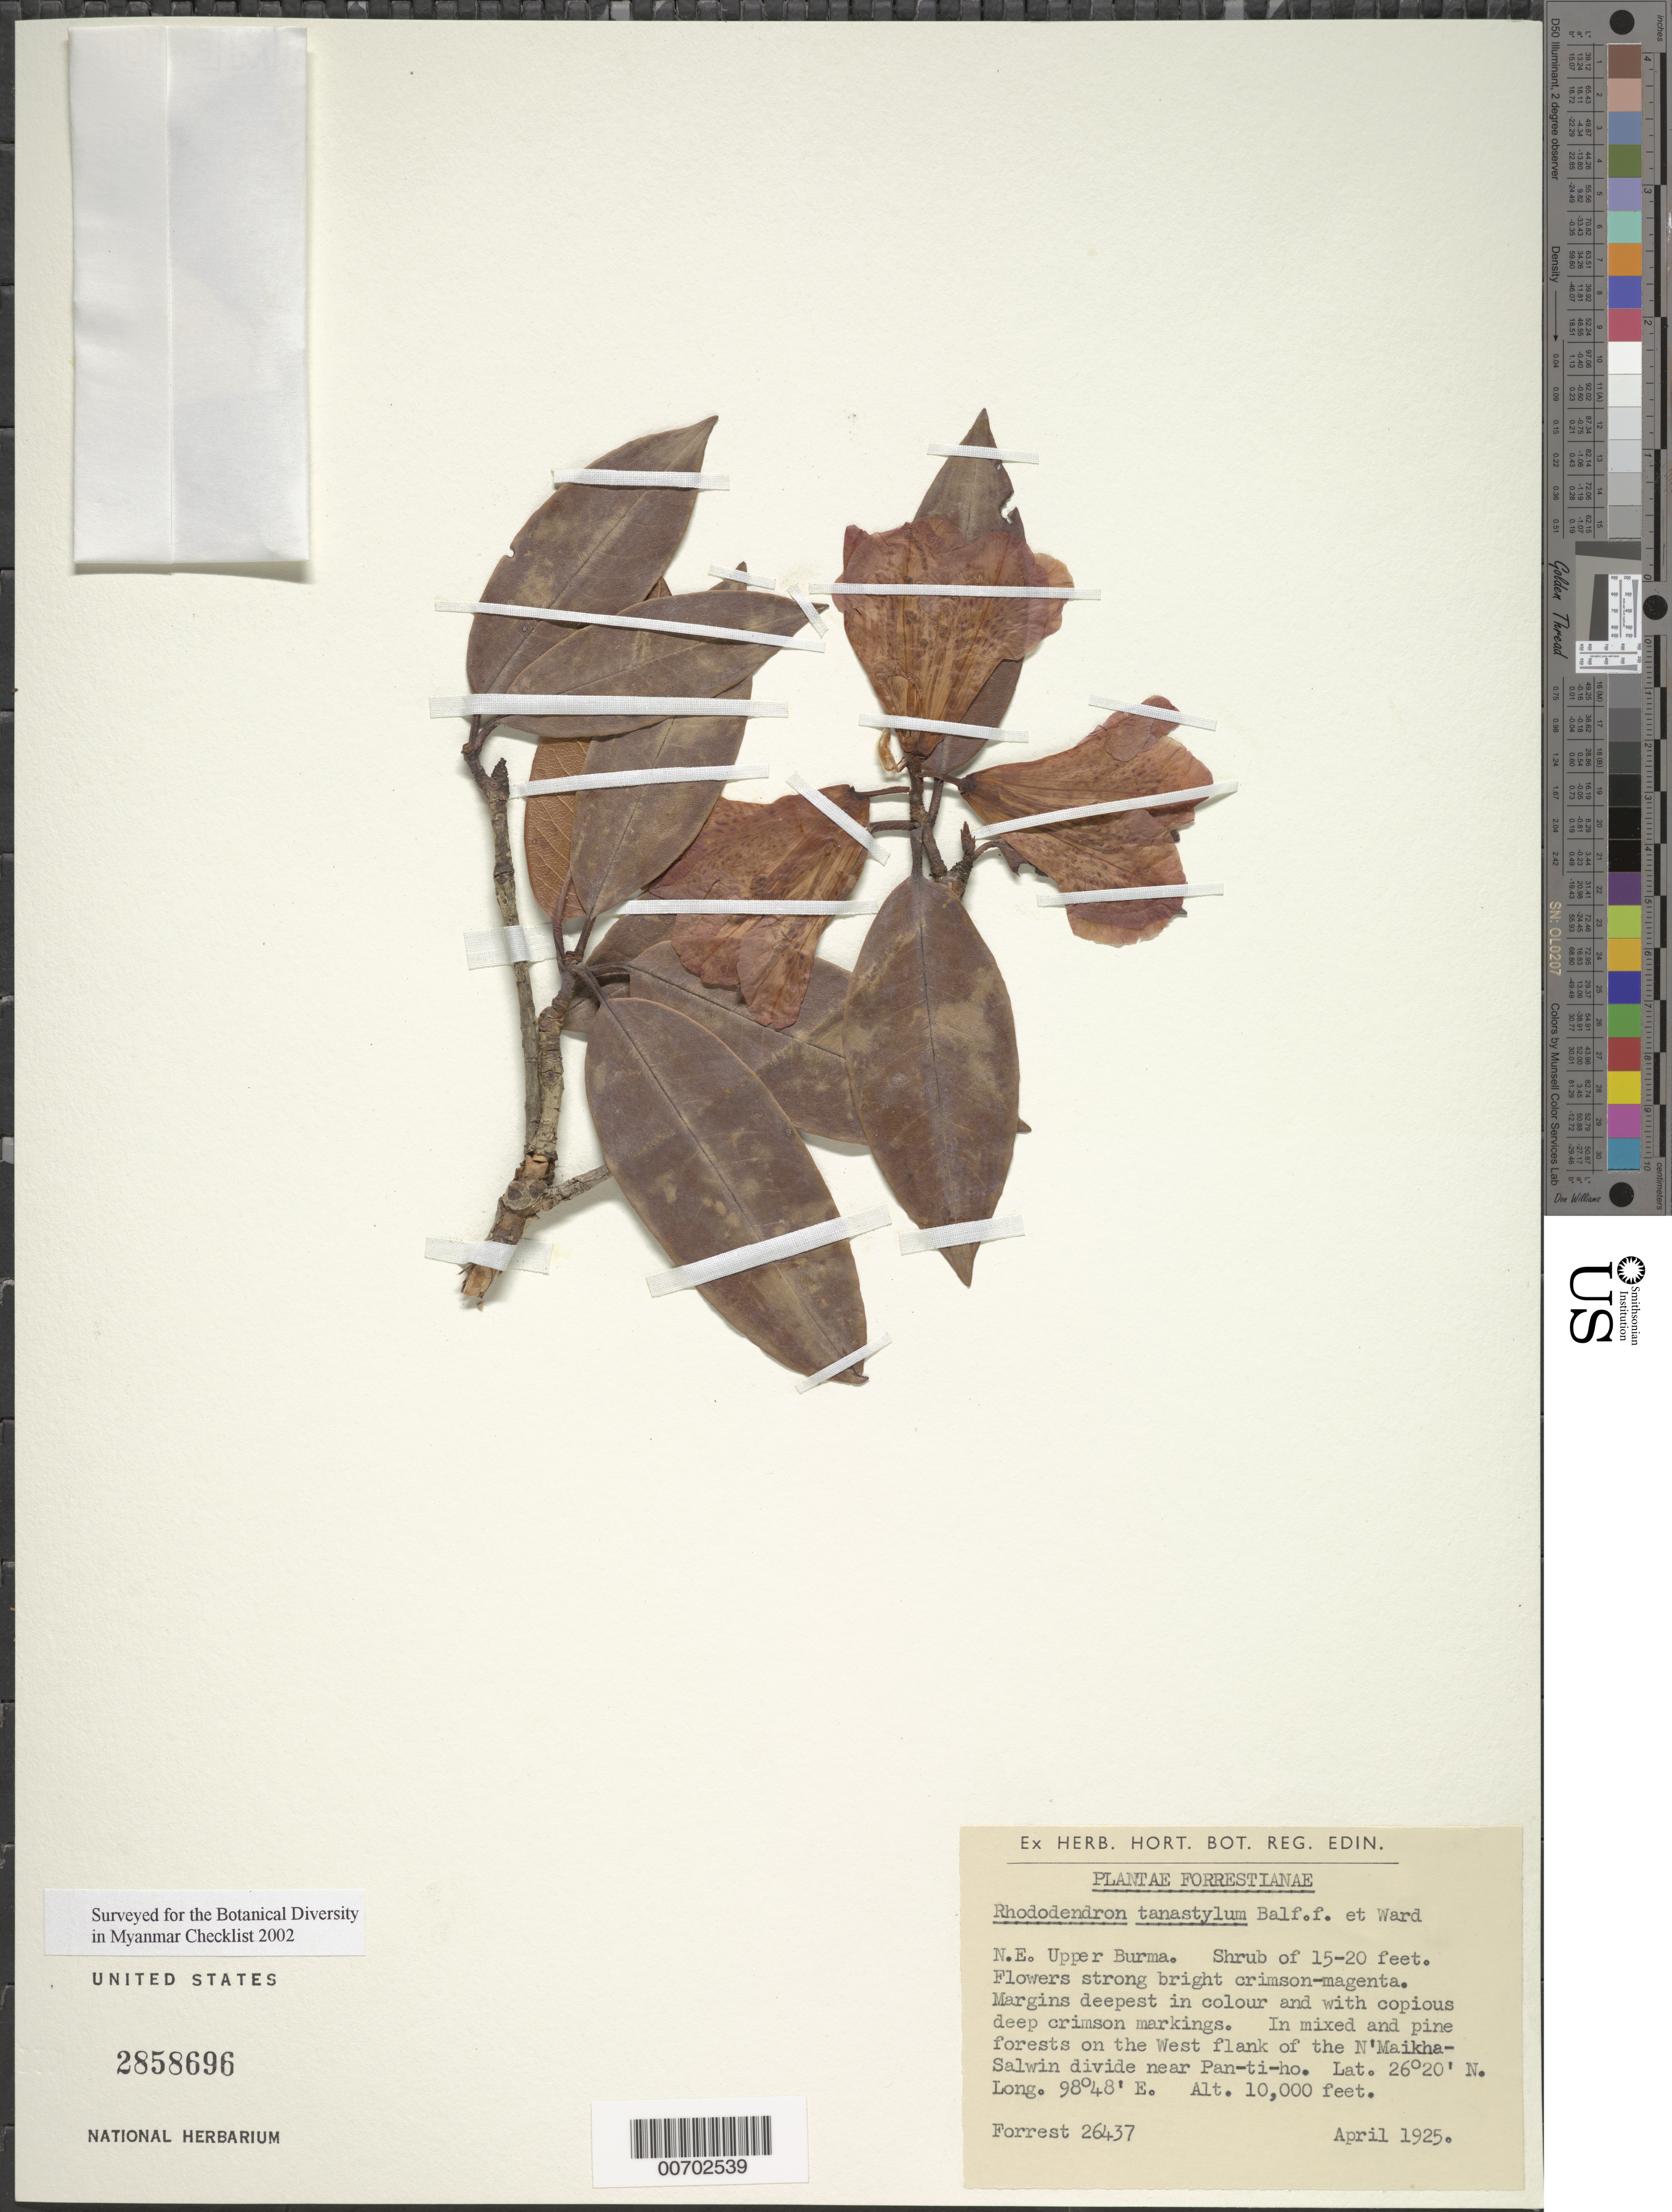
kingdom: Plantae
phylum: Tracheophyta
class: Magnoliopsida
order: Ericales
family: Ericaceae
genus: Rhododendron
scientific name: Rhododendron tanastylum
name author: Balf. f. & Kingdon-Ward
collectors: G. Forrest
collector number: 26437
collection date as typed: Apr 1925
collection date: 1925-04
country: Myanmar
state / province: Kachin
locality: N'Maikha-Salwin Divide, W flank, near Pan-ti-ho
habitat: In mixed and pine forests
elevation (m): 3048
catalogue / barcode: US 2858696